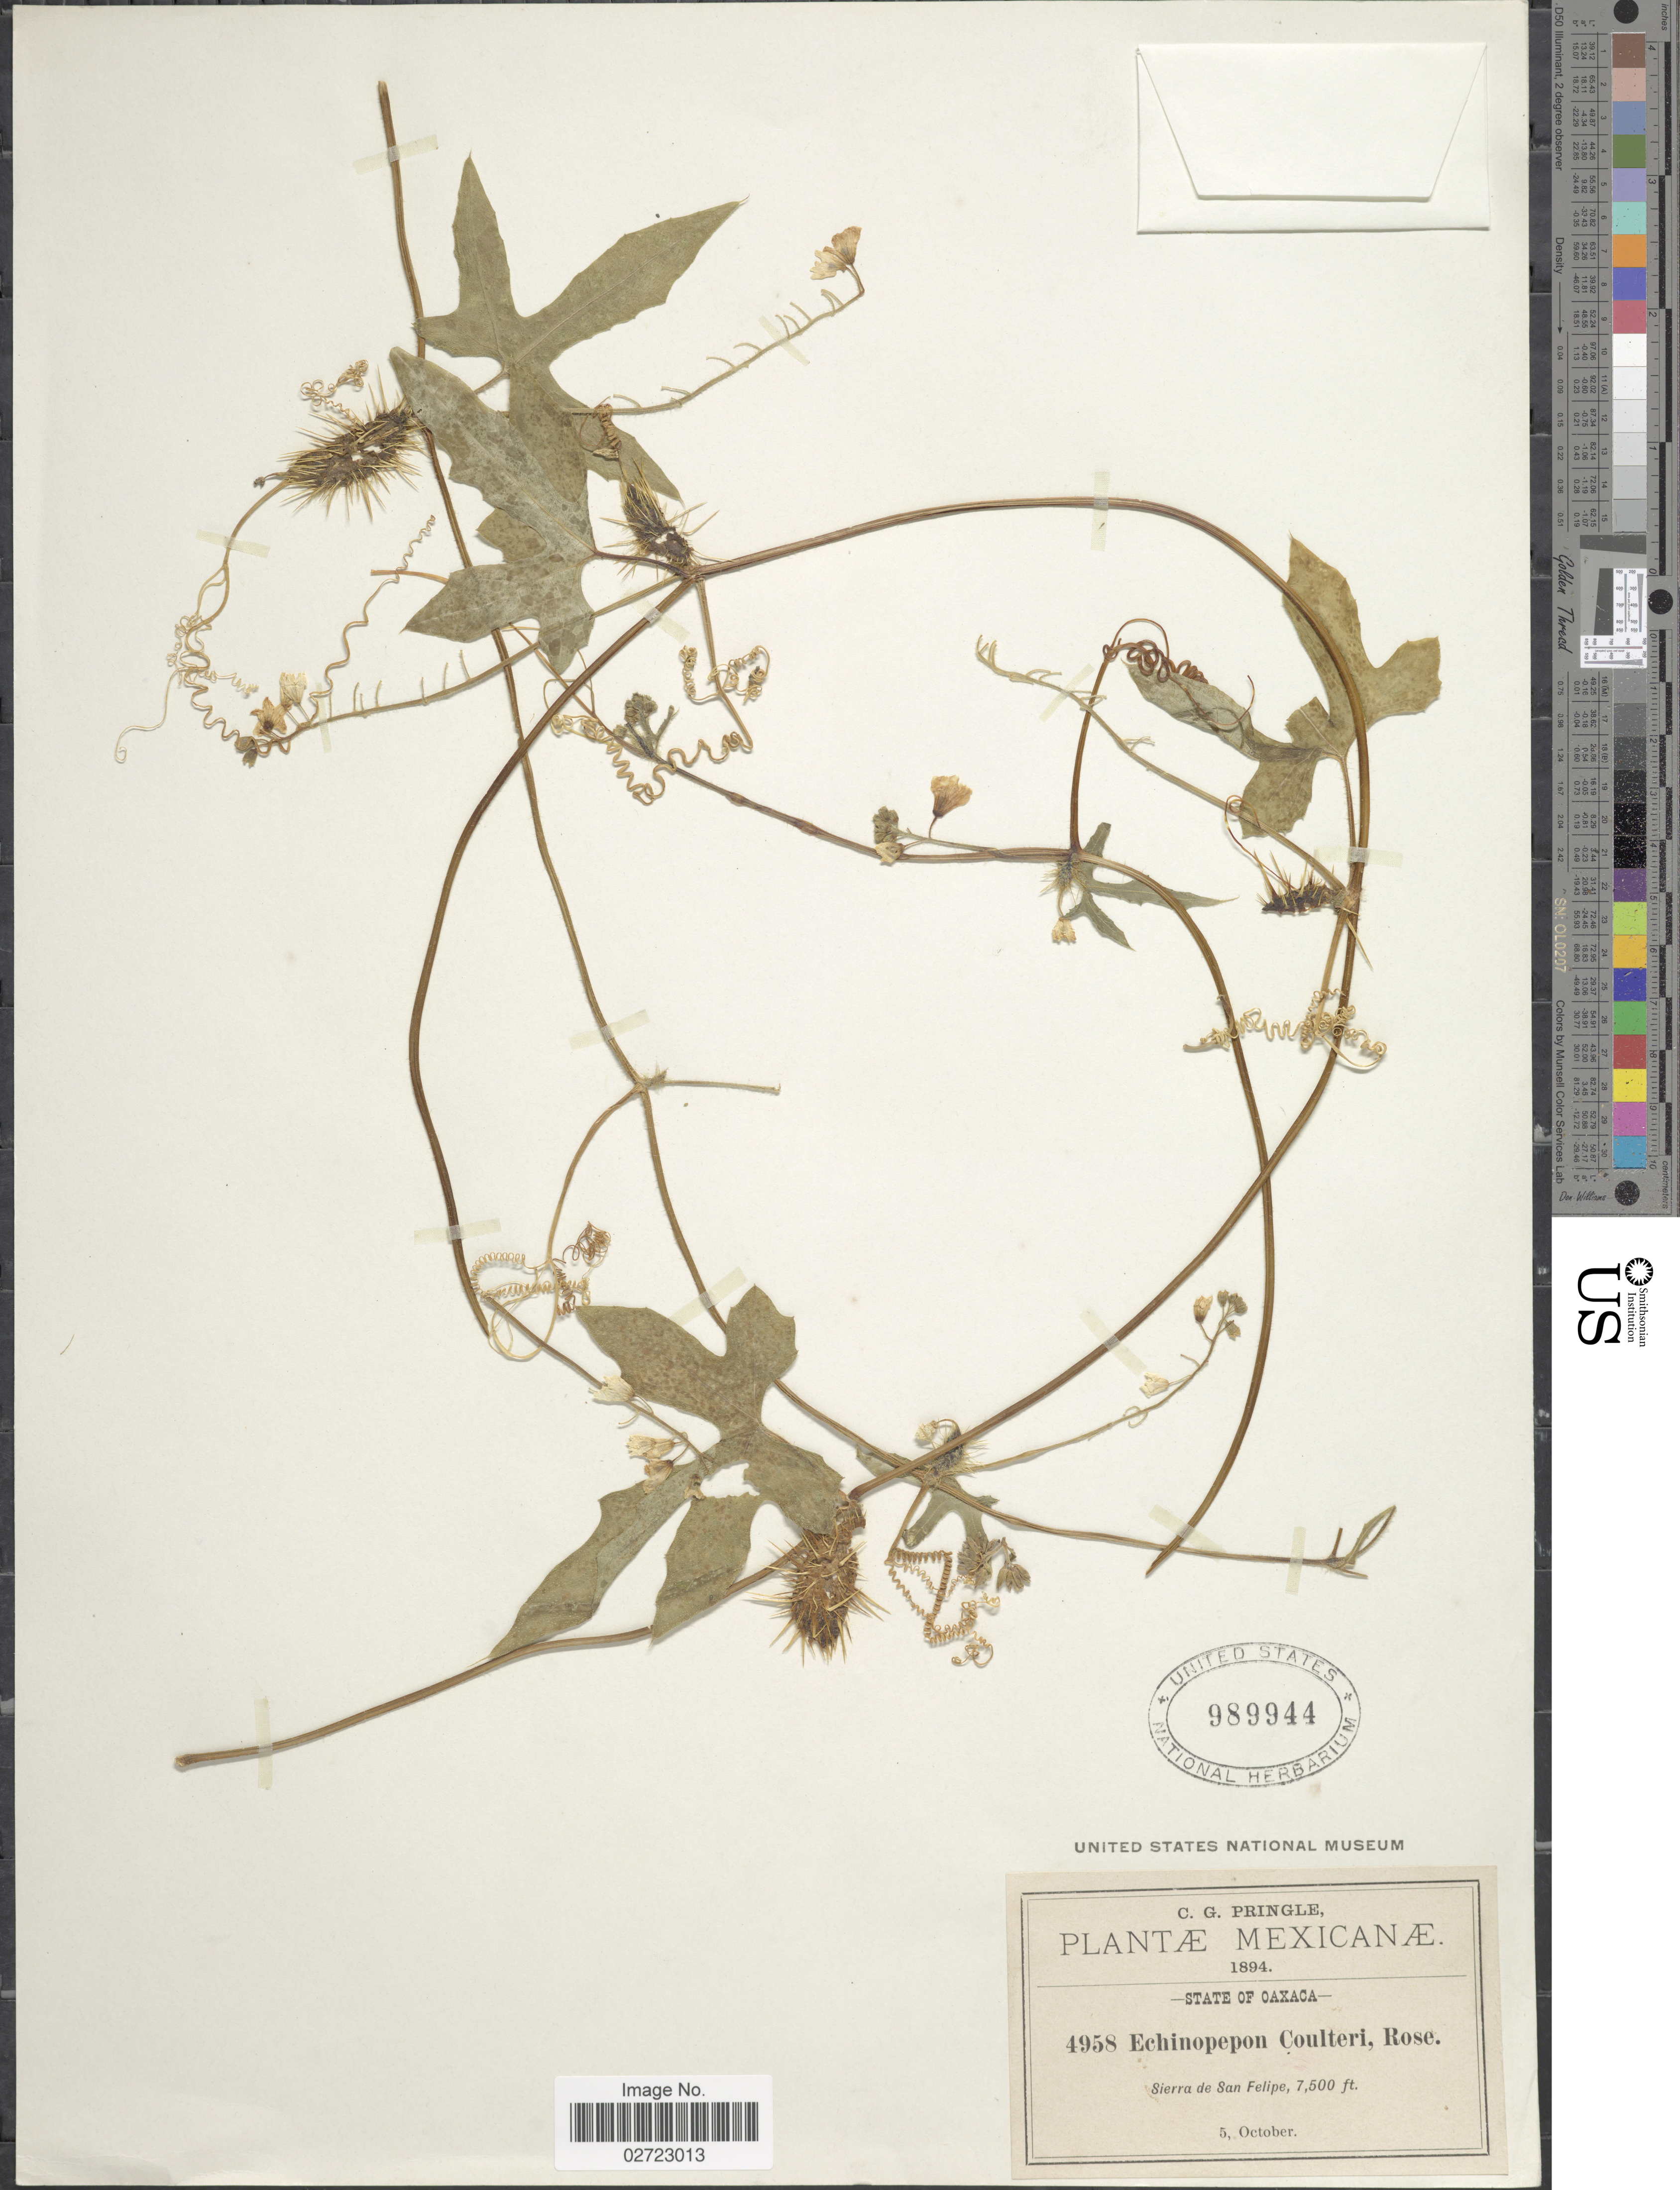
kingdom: Plantae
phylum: Tracheophyta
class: Magnoliopsida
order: Cucurbitales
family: Cucurbitaceae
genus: Echinopepon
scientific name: Echinopepon coulteri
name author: (A. Gray) Rose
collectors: C. G. Pringle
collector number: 4958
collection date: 1894-10-05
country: Mexico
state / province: Oaxaca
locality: Sierra de San Felipe.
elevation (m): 2286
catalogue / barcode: US 989944